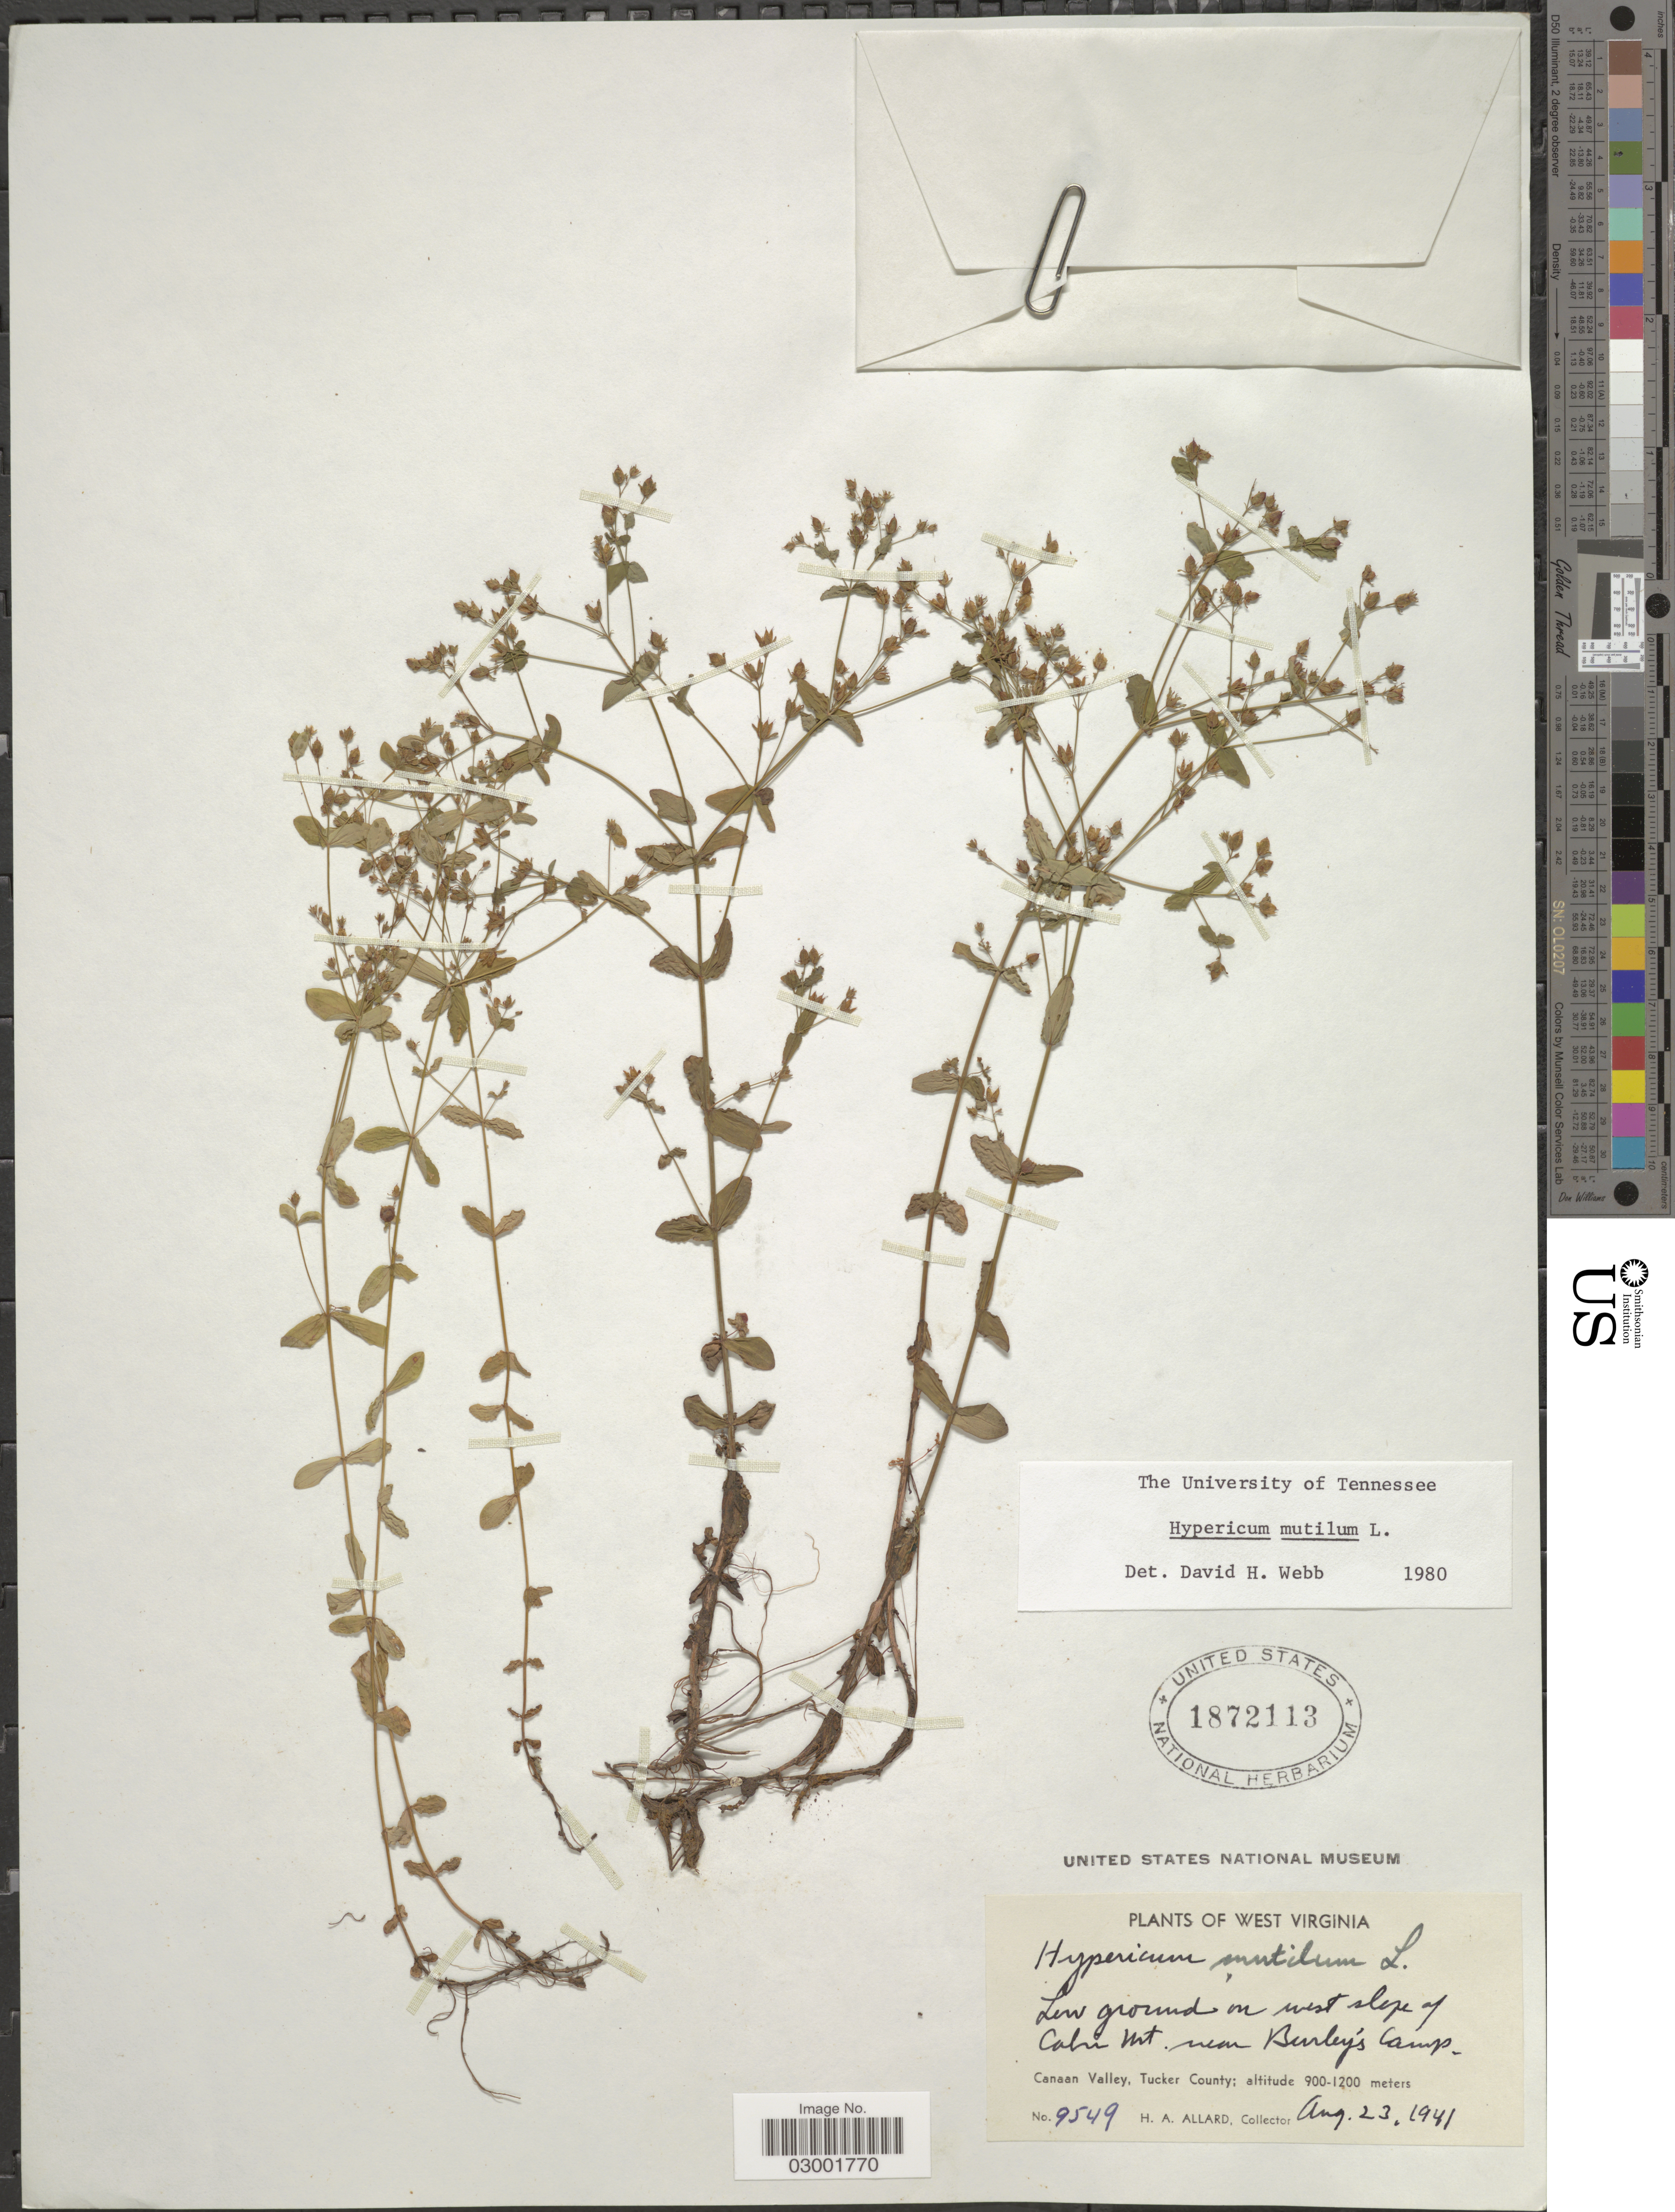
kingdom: Plantae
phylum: Tracheophyta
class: Magnoliopsida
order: Malpighiales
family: Hypericaceae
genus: Hypericum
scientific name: Hypericum mutilum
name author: L.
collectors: H. A. Allard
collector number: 9549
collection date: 1941-08-23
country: United States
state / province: West Virginia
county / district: Tucker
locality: Low ground on west slope of Cabu Mt. near Burley's Camp. Canaan Valley, Tucker County.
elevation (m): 900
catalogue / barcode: US 1872113